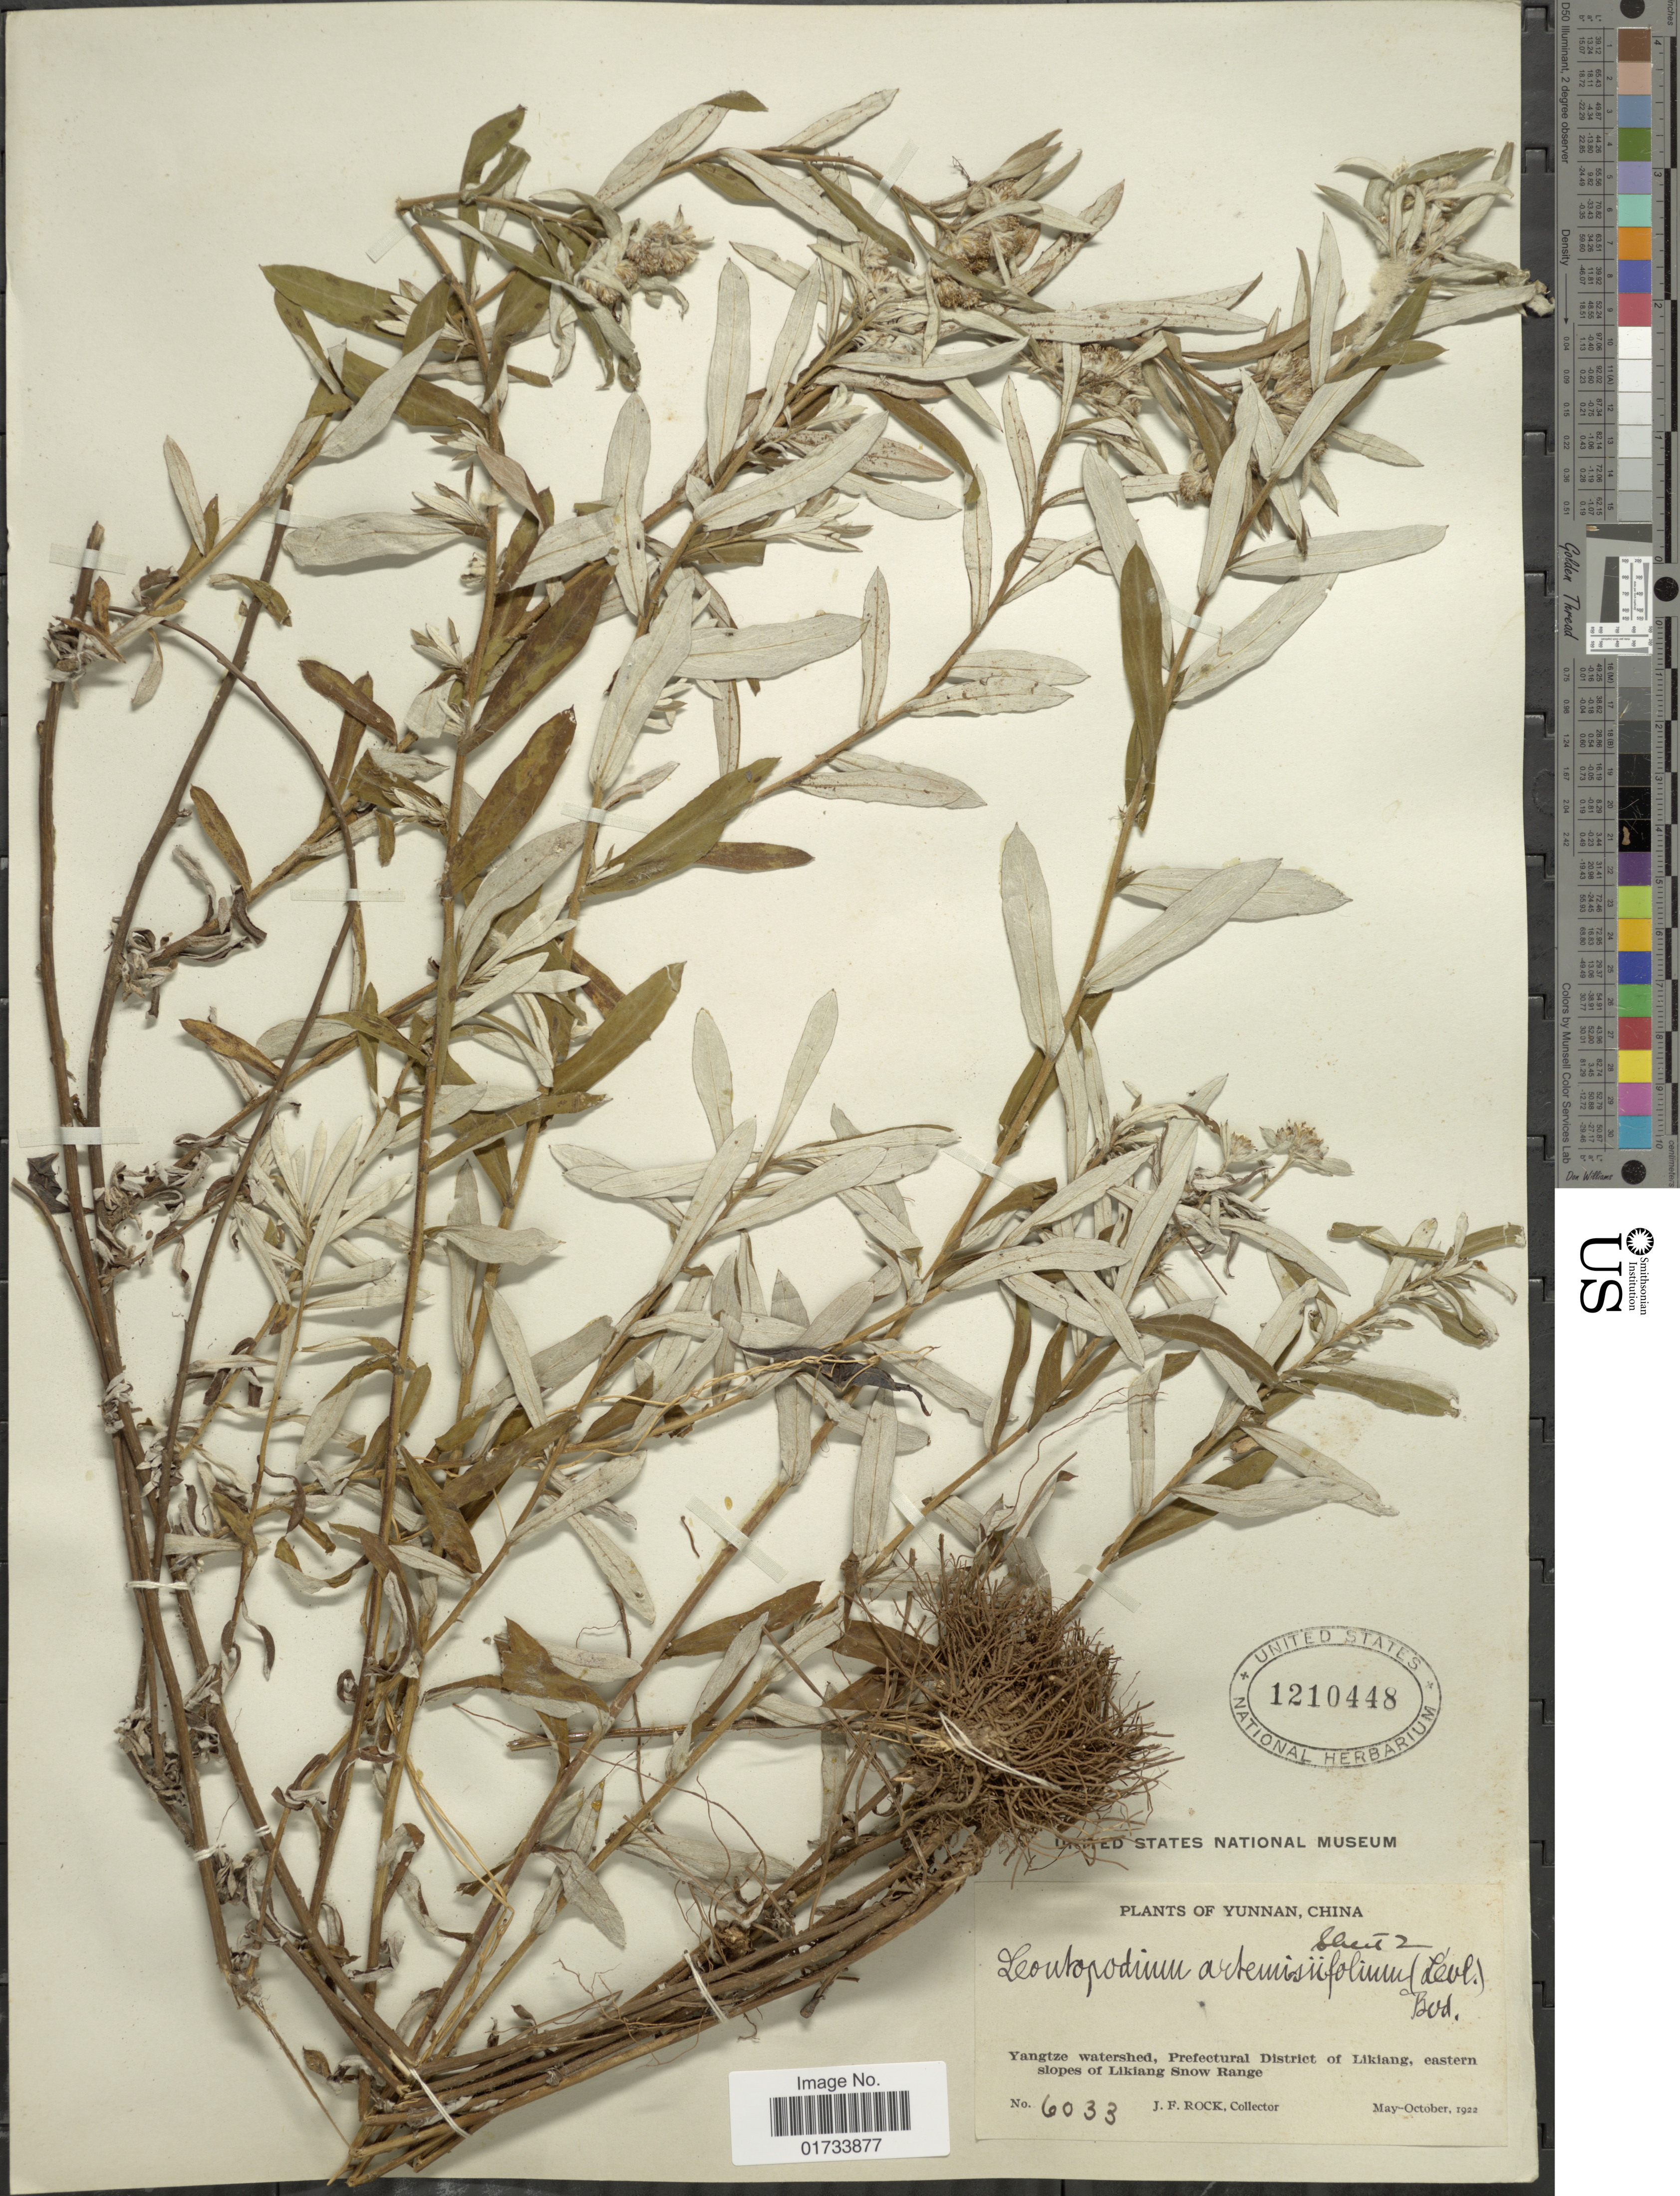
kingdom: Plantae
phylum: Tracheophyta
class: Magnoliopsida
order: Asterales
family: Asteraceae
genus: Leontopodium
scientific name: Leontopodium artemisiifolium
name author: (H. Lév.) Beauverd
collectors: J. Rock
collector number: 6033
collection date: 1922-05/1922-10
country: China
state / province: Yunnan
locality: Yangtze watershed, Prefectural District of Likianf, eastern slopes of Likiang Snow Range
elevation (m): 3353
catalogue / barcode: US 1210448